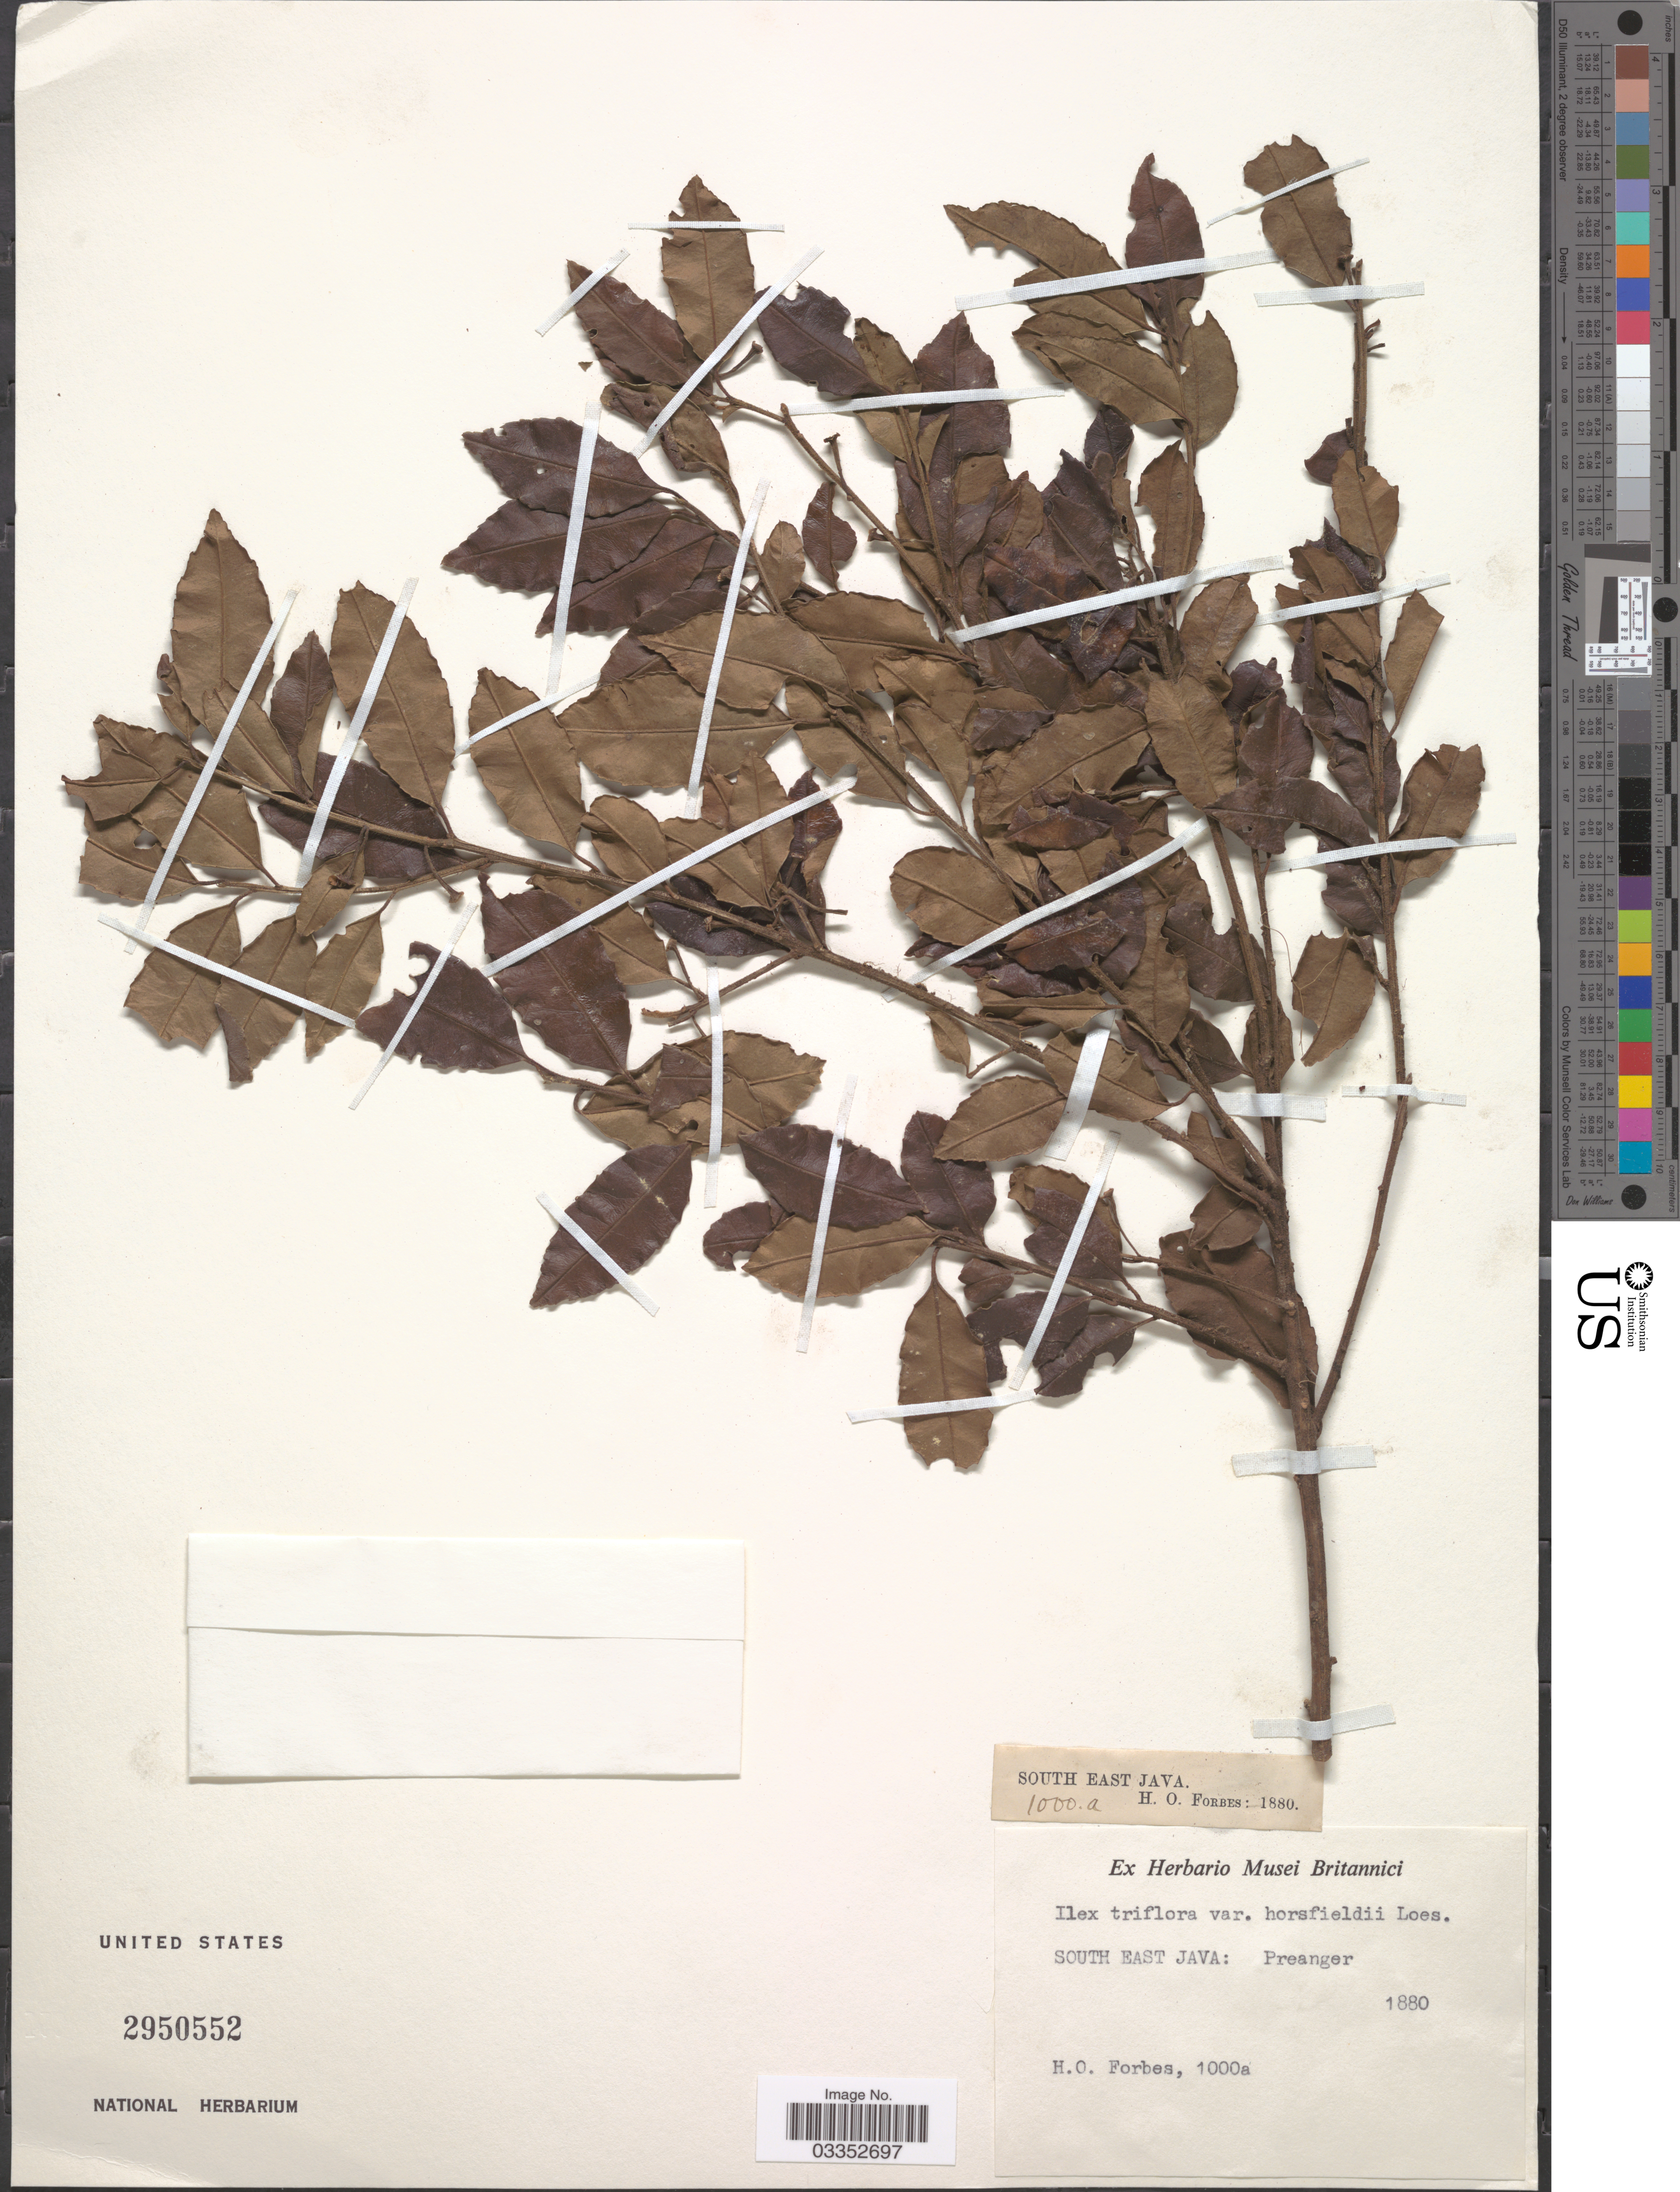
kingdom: Plantae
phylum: Tracheophyta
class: Magnoliopsida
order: Aquifoliales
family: Aquifoliaceae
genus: Ilex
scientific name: Ilex triflora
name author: Blume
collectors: H. O. Forbes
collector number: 1000a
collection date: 1880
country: Indonesia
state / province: Java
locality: South East Java: Preanger.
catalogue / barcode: US 2950552